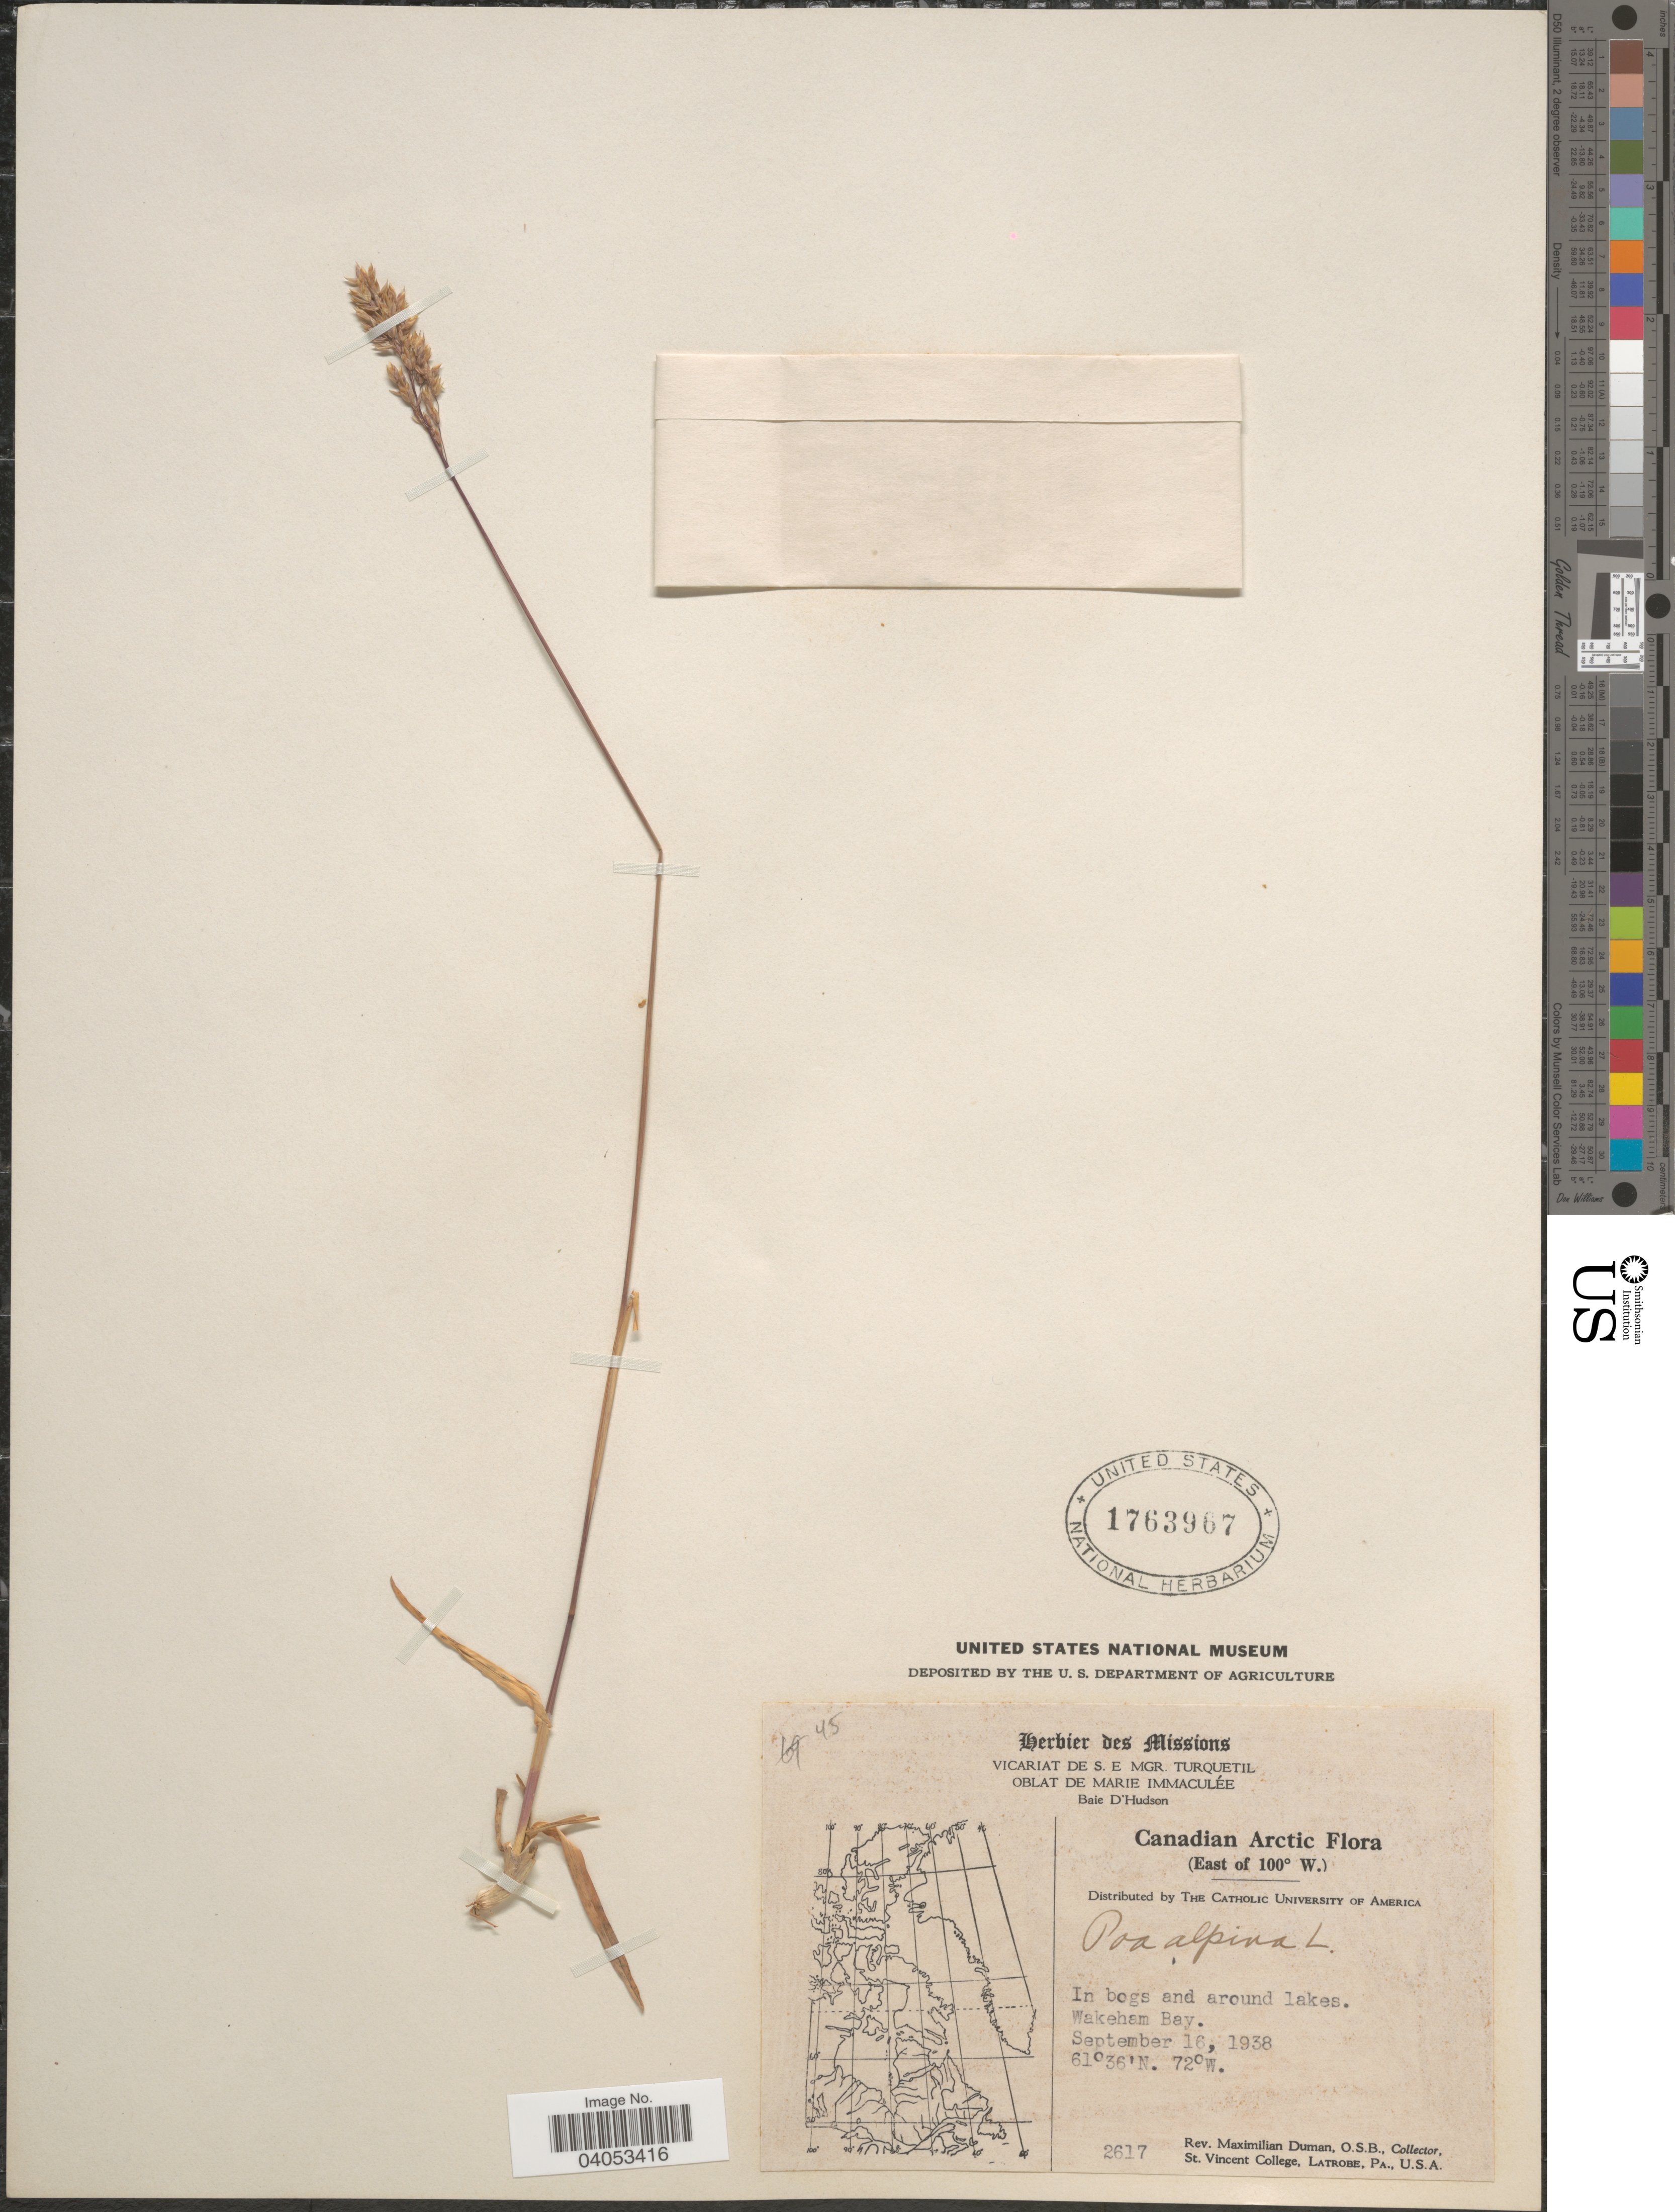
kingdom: Plantae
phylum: Tracheophyta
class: Liliopsida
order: Poales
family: Poaceae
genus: Poa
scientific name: Poa alpina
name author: L.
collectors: M. Duman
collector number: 2617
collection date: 1938-09-16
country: Canada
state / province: Quebec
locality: Canadian Arctic (East of 100° W.). In bogs and around lakes. Wakeham Bay.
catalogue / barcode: US 1763967